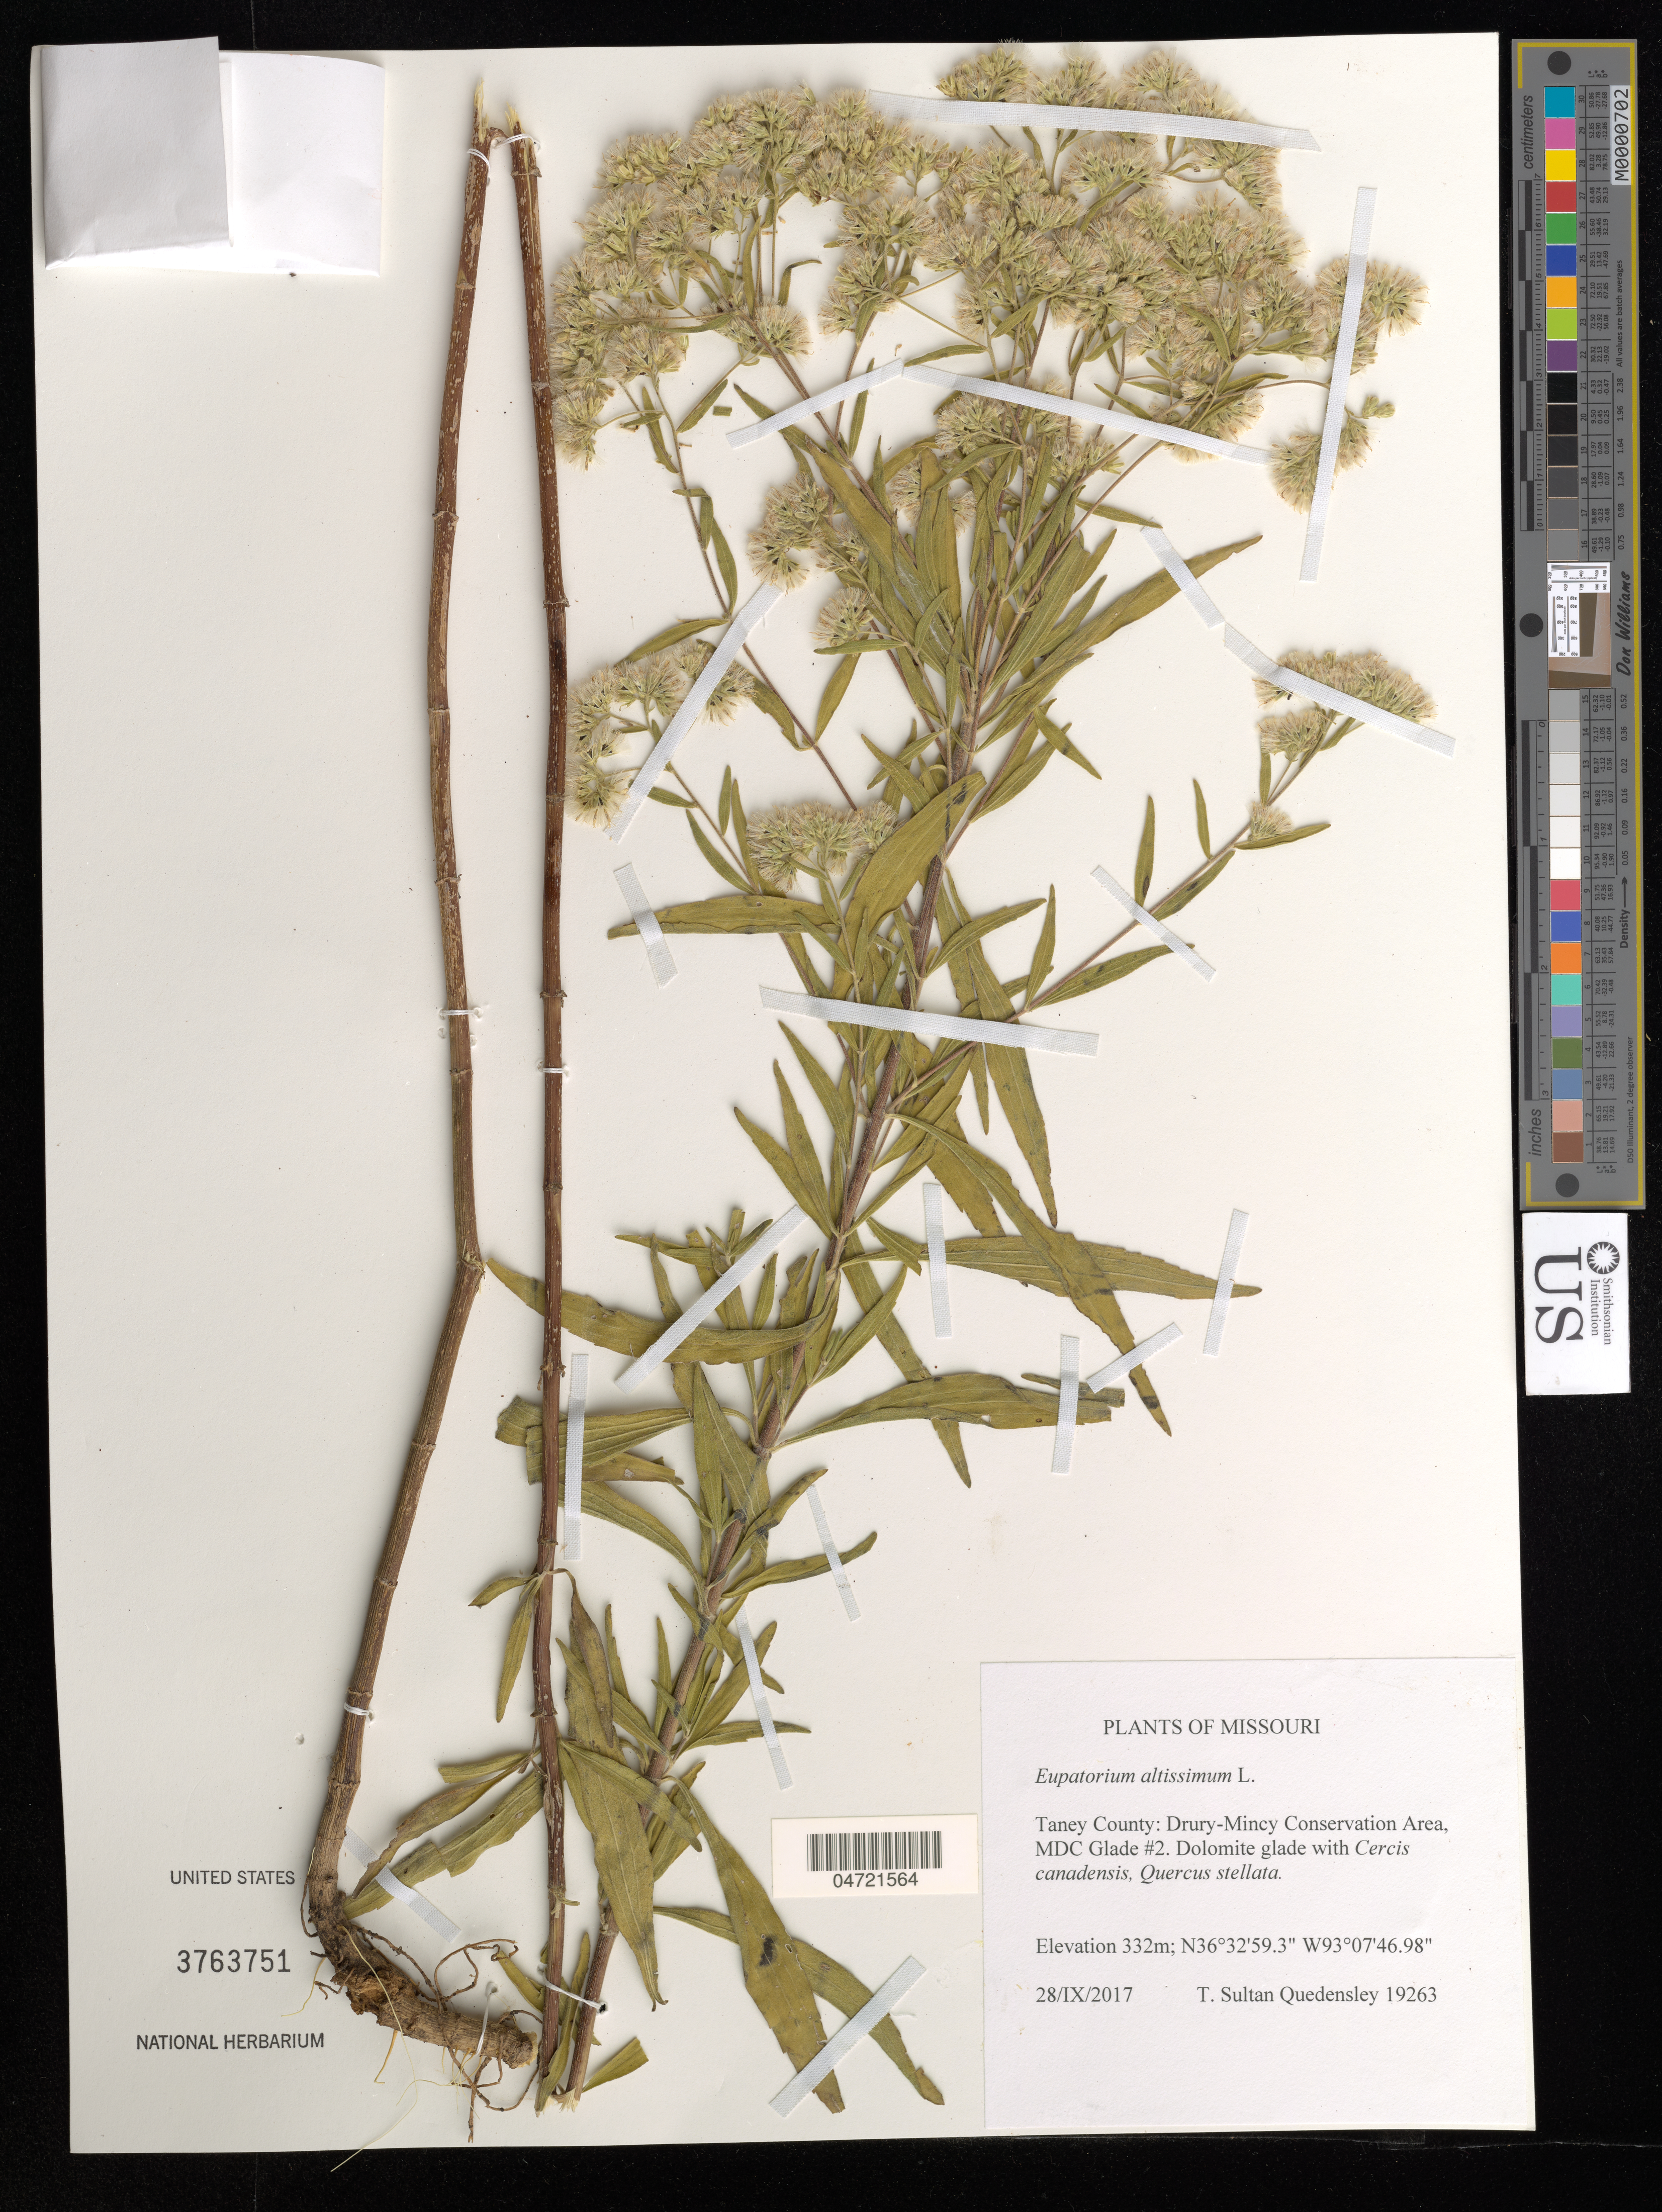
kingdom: Plantae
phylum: Tracheophyta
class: Magnoliopsida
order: Asterales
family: Asteraceae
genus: Eupatorium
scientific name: Eupatorium altissimum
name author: L.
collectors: T. S. Quedensley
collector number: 19263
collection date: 2017-09-28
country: United States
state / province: Missouri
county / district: Taney County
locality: Drury-Mincy Conservation Area, MDC Glade #2.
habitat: Dolomite glade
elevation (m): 332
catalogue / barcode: US 3763751